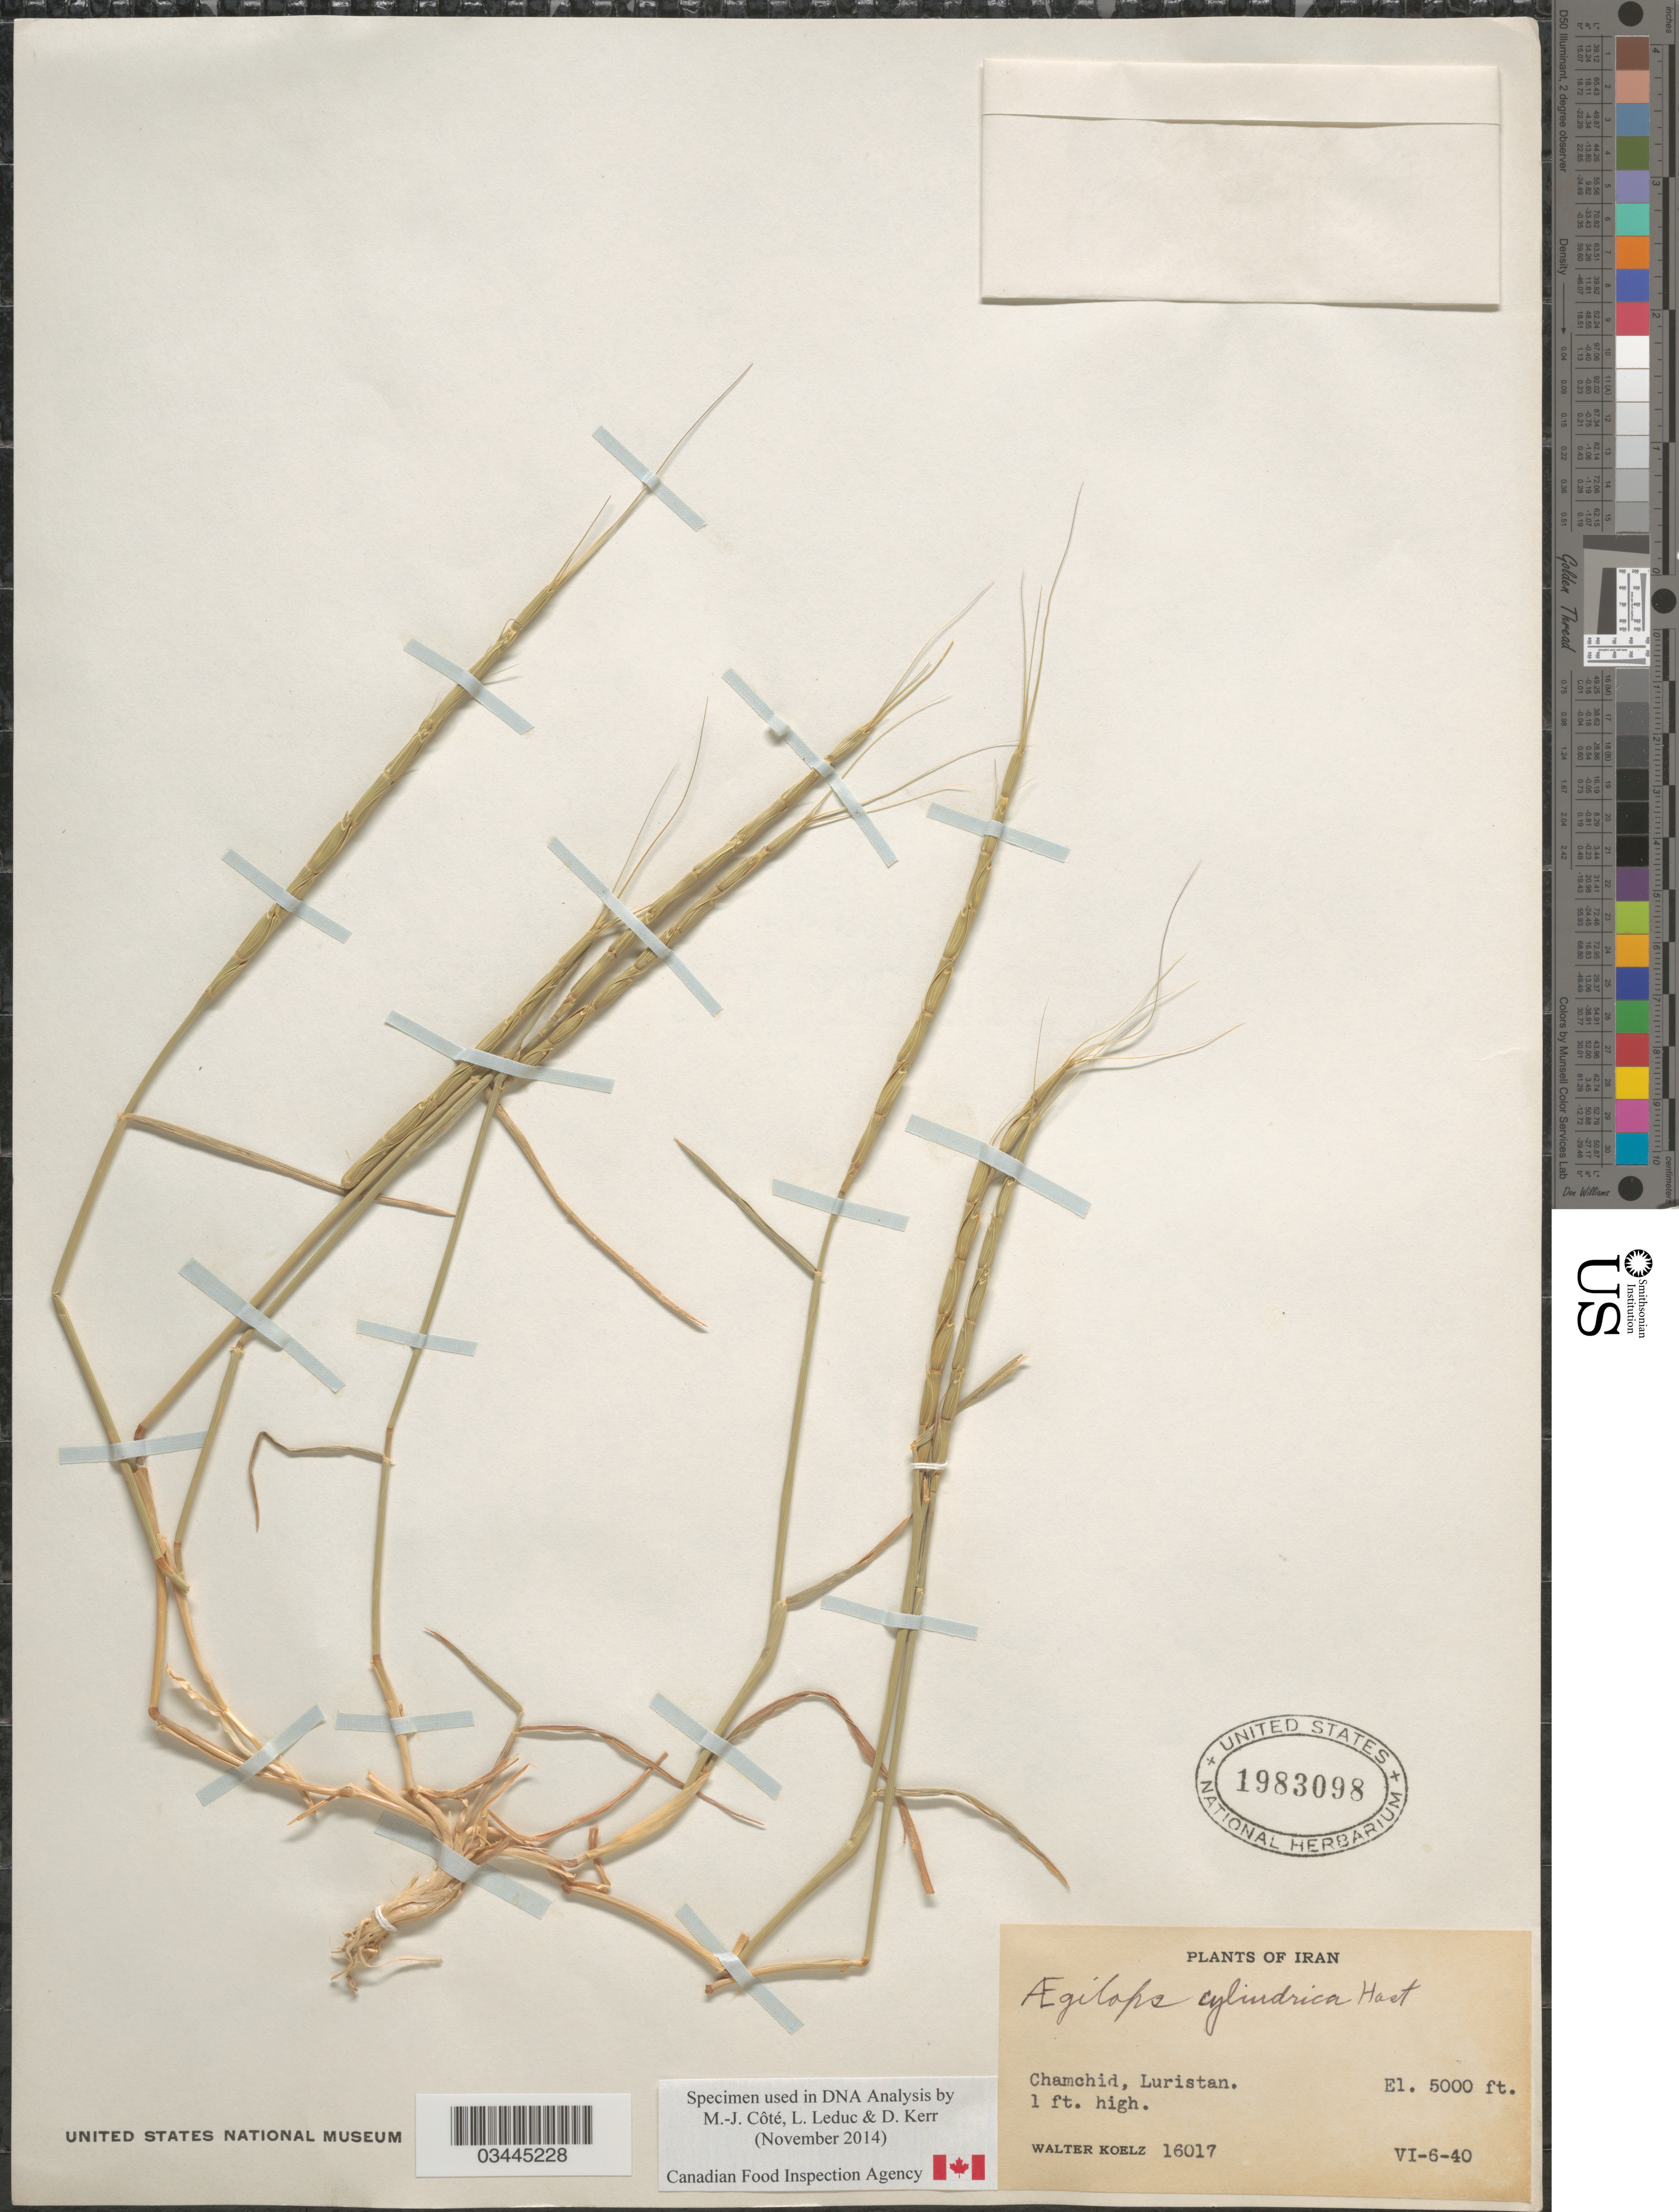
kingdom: Plantae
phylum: Tracheophyta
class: Liliopsida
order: Poales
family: Poaceae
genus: Aegilops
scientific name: Aegilops cylindrica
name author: Host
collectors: W. N. Koelz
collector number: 16017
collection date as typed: Transcribed d/m/y: 6/6/40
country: Iran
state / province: Lorestan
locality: Chamchid, Luristan.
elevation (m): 1524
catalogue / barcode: US 1983098